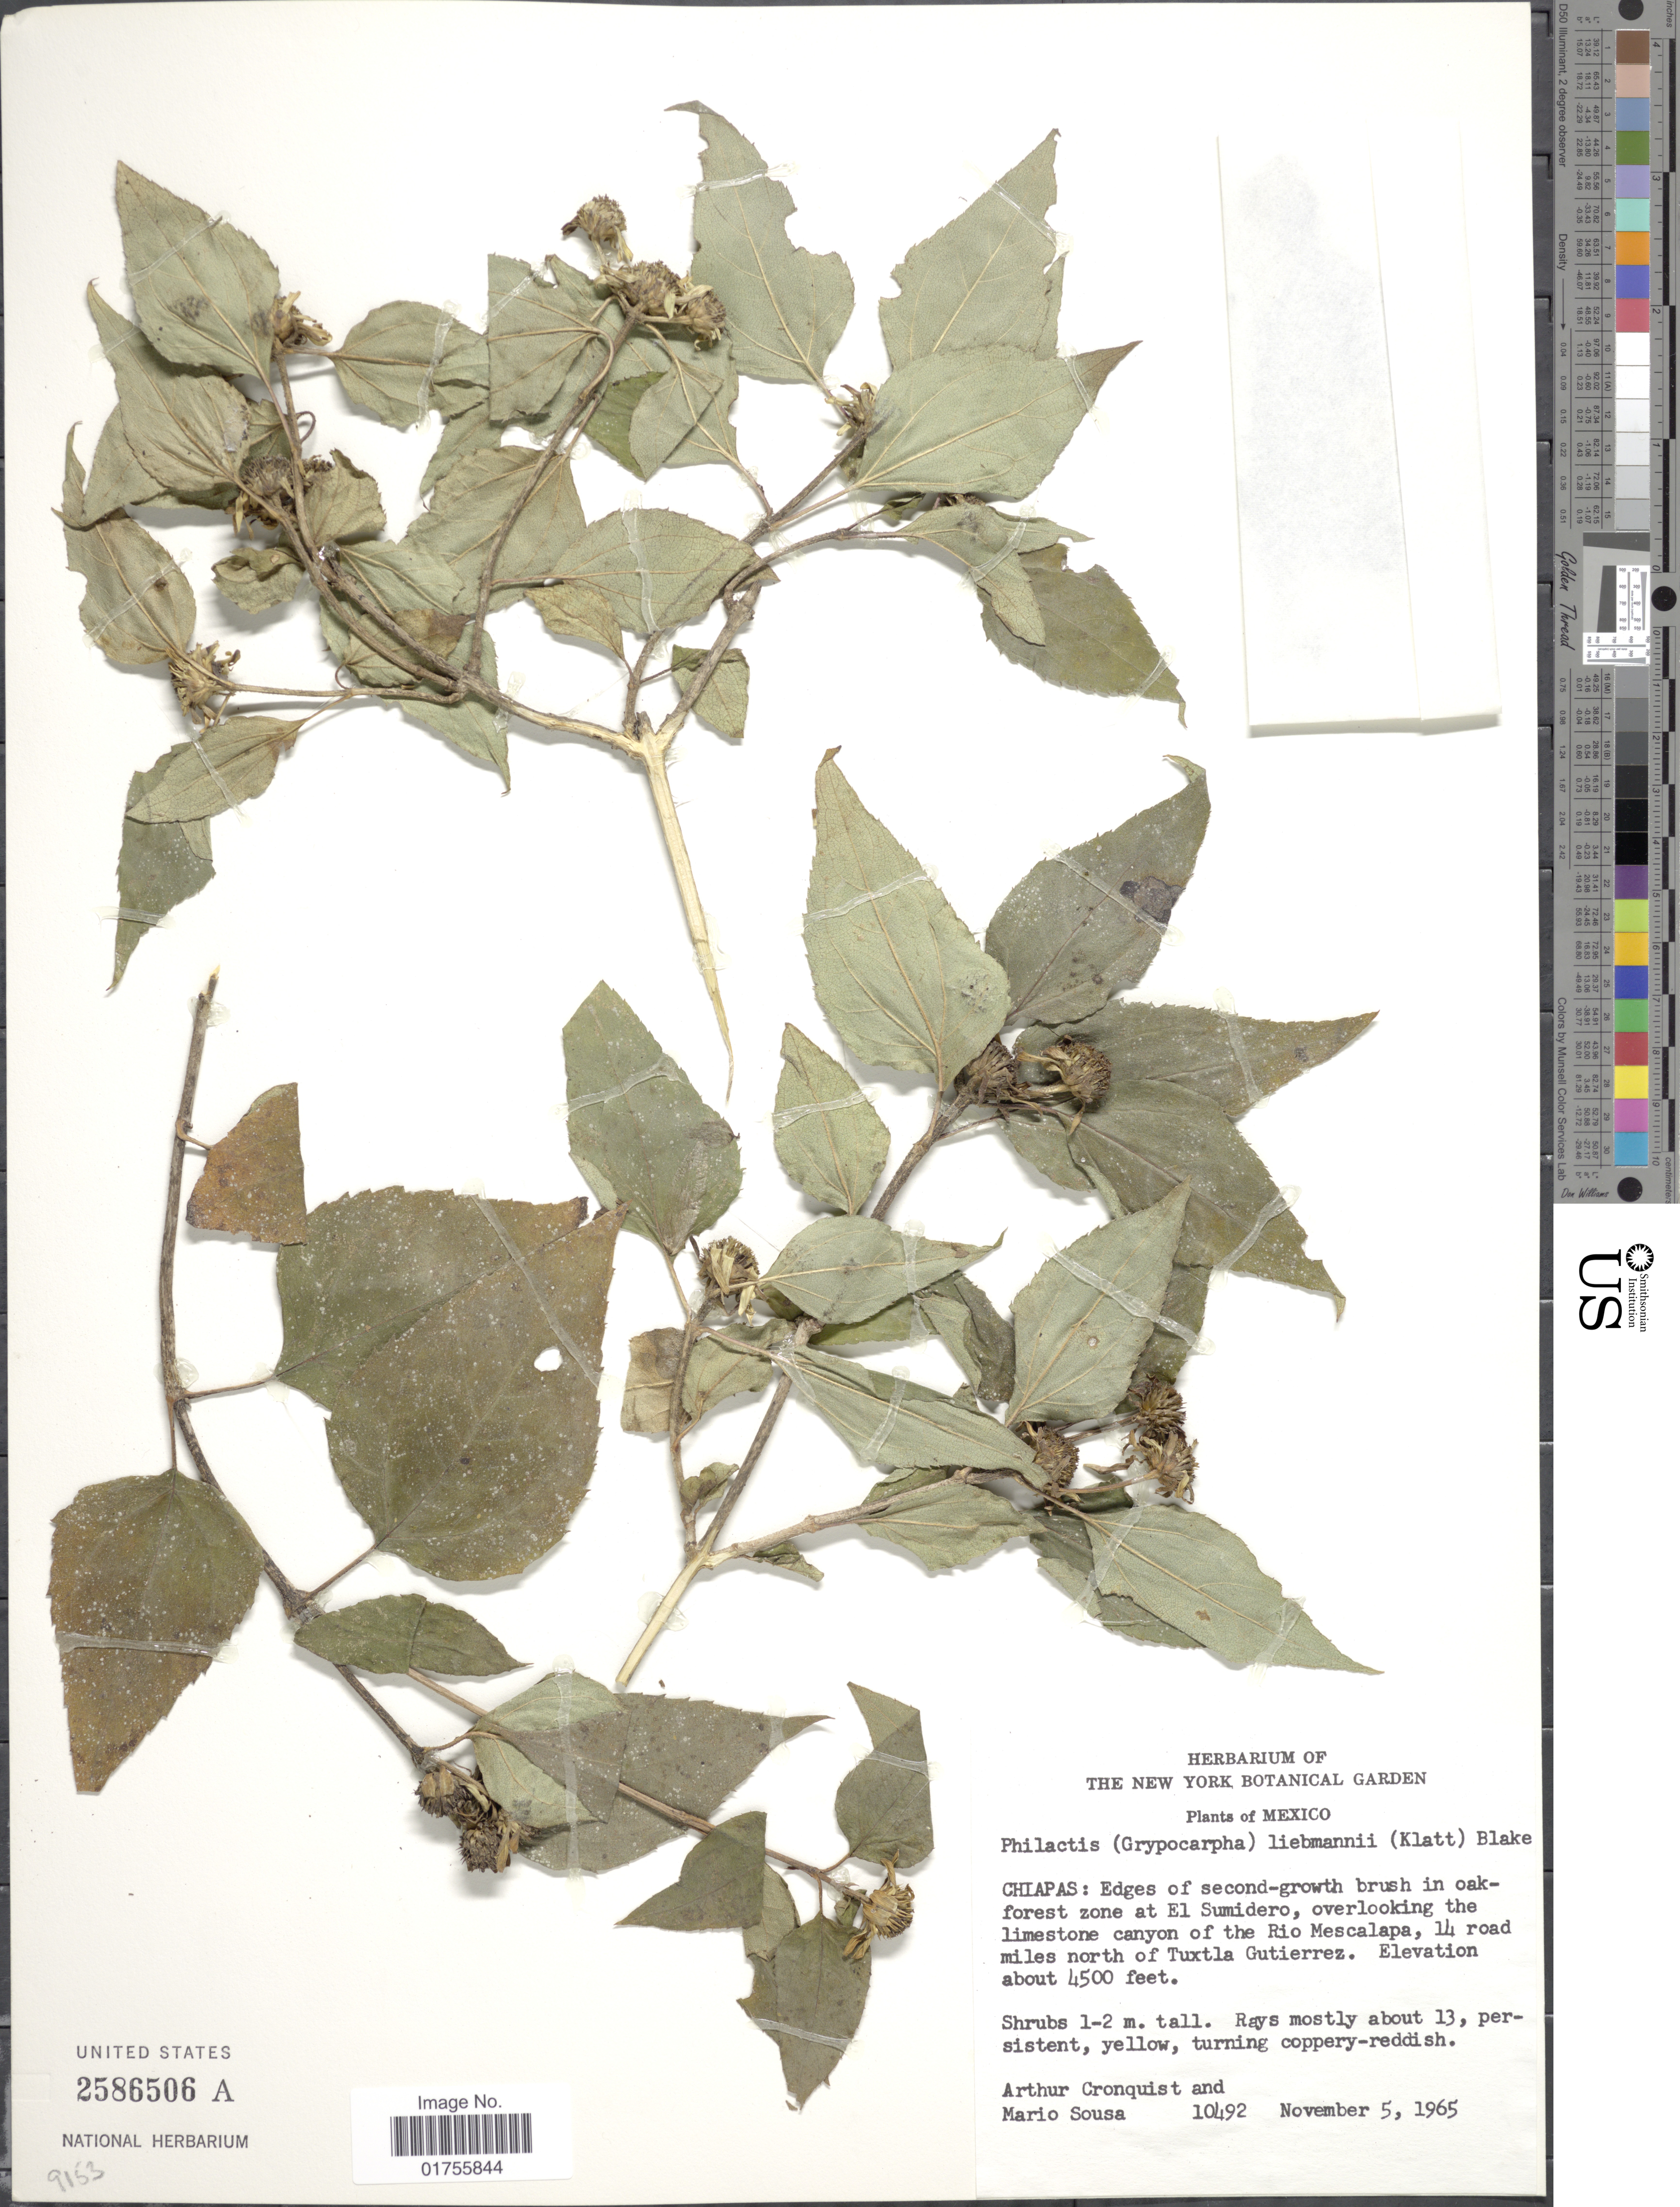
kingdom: Plantae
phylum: Tracheophyta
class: Magnoliopsida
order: Asterales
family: Asteraceae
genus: Philactis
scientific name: Philactis liebmannii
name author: (Klatt) Blake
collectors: A. J. Cronquist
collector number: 10492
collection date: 1965-11-05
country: Mexico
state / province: Chiapas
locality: Chiapas: Edges of second-growth brush in oak-forest zone at El Sumidero, overlooking the limestone canyon of the Rio Mescalpa, 14 road miles road miles north of Tuxtla Gutierrez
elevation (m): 1372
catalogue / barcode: US 2586506A